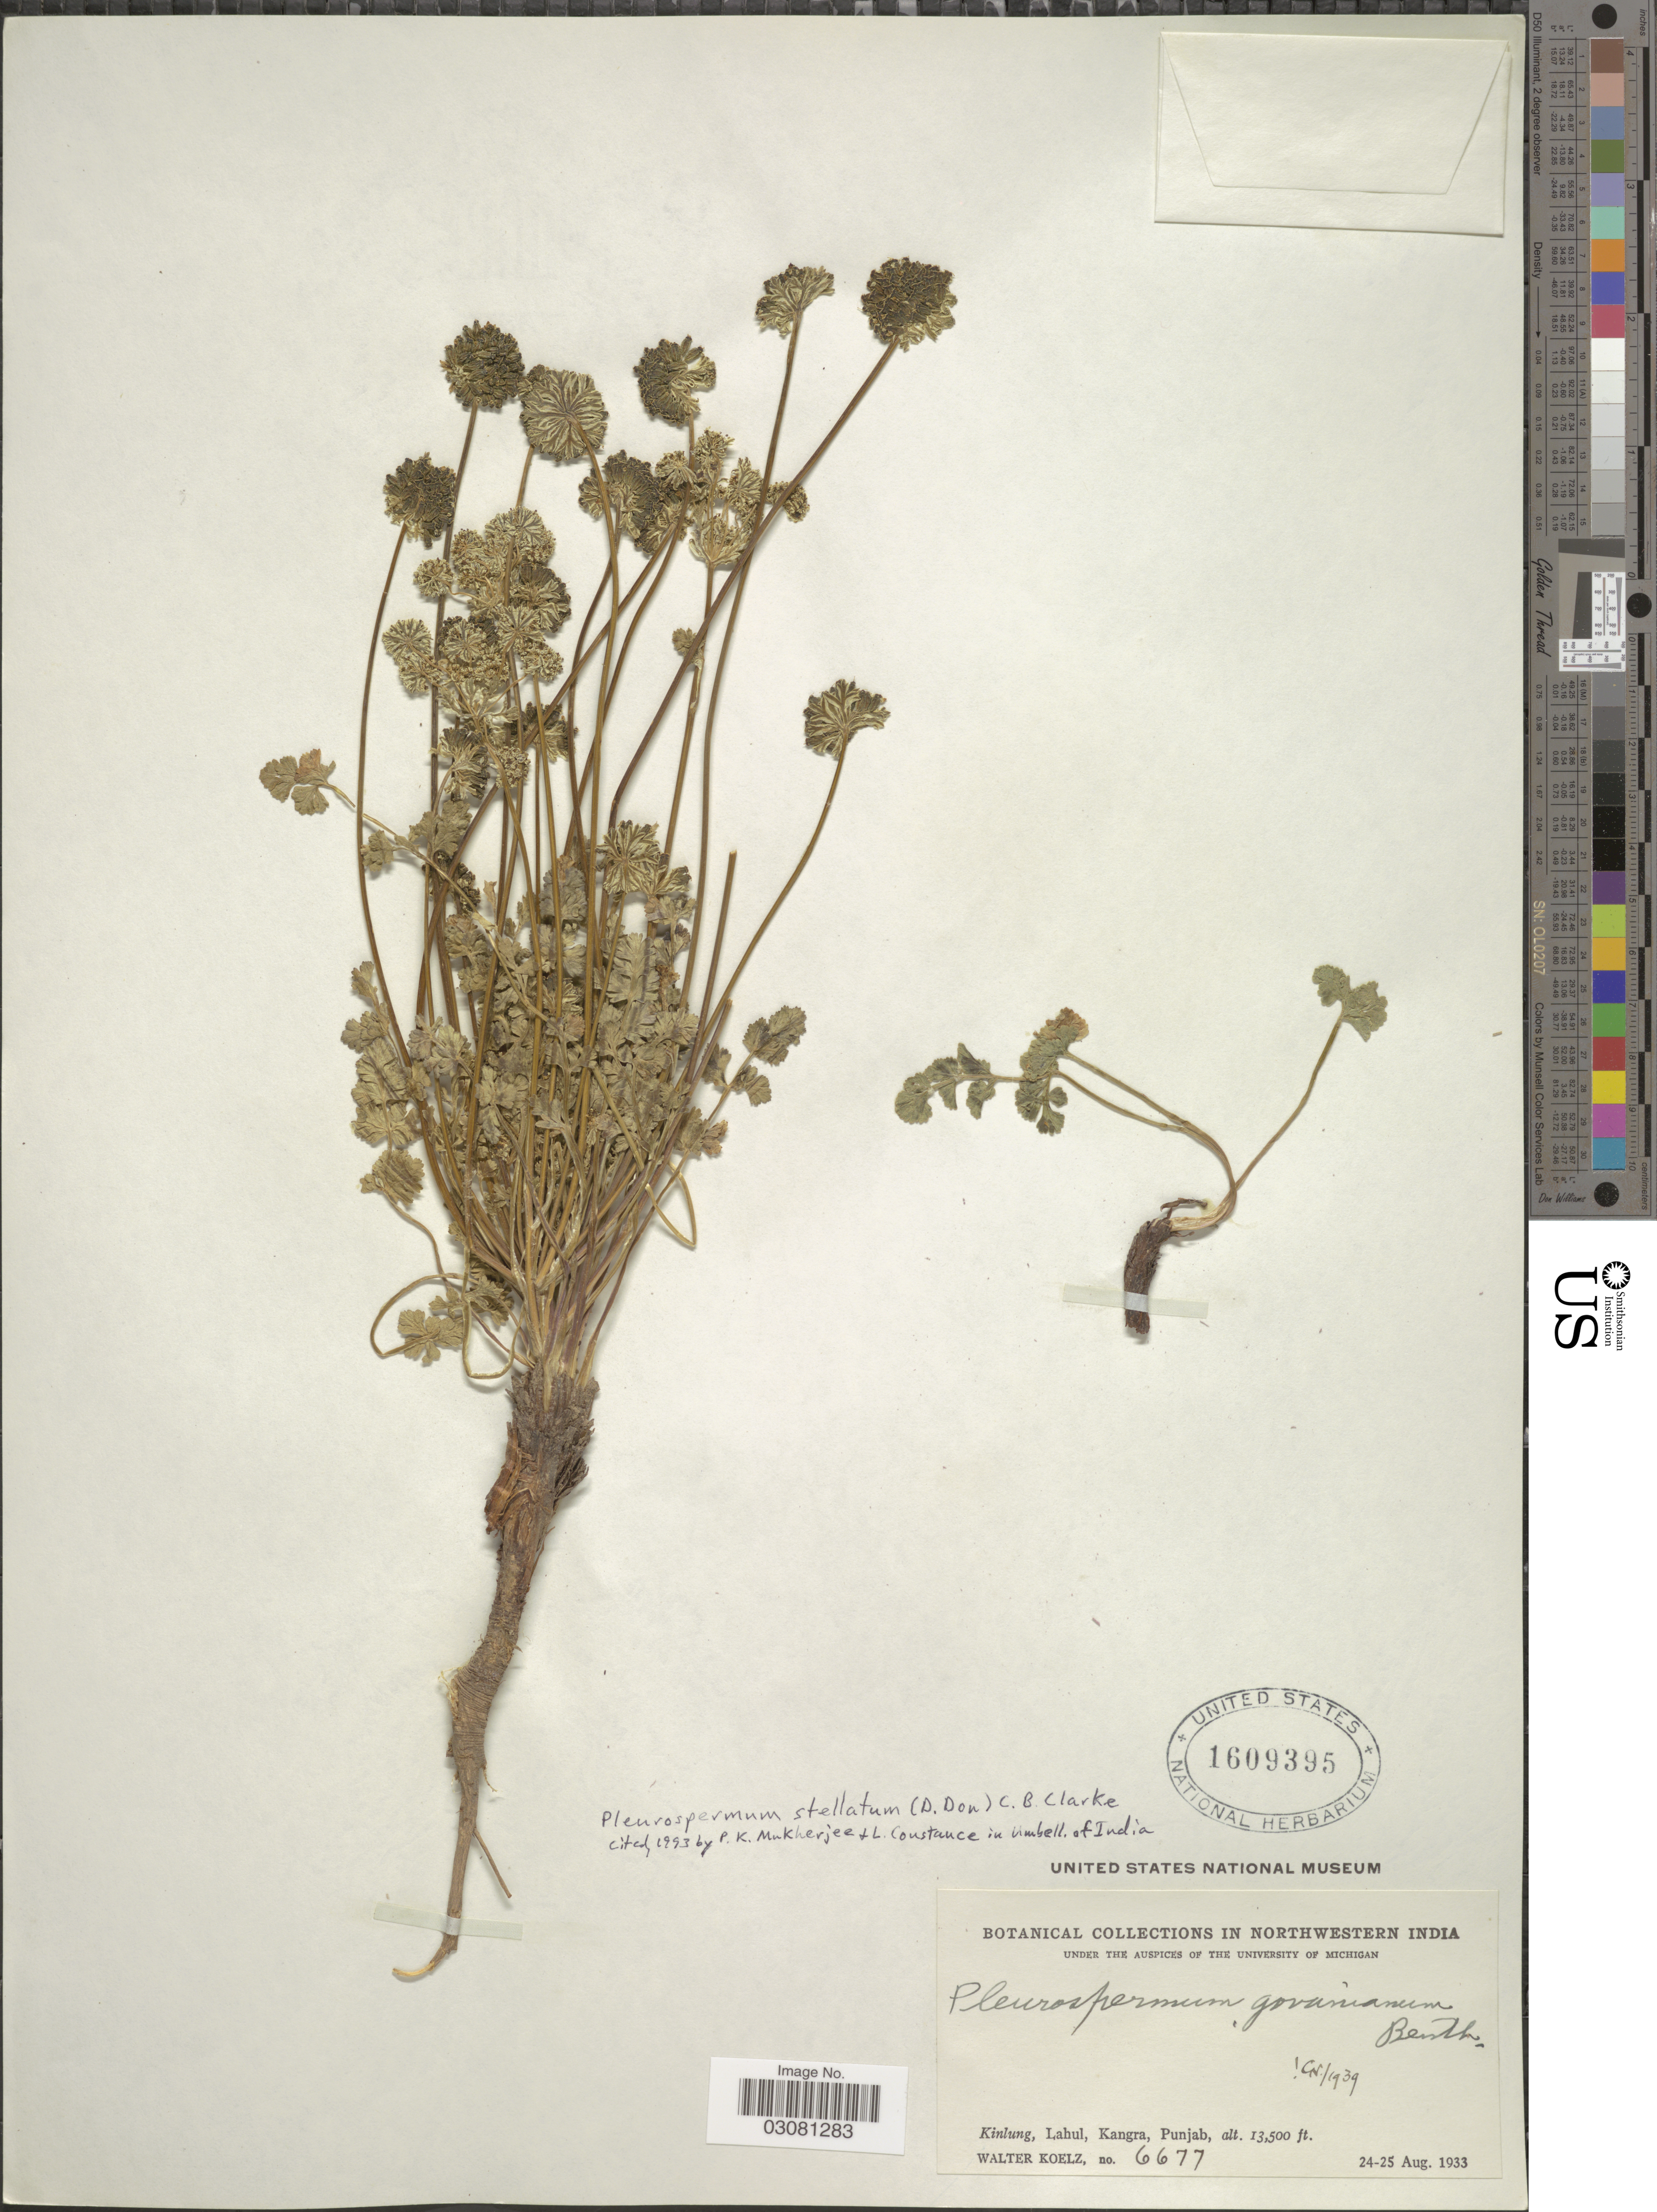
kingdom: Plantae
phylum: Tracheophyta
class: Magnoliopsida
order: Apiales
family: Apiaceae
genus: Pleurospermum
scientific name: Pleurospermum stellatum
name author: (D. Don) Benth. ex C.B. Clarke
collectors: W. N. Koelz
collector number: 6677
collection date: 1933-08-24/1933-08-25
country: India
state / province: Punjab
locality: Northwestern India. Kinlung, Lahul, Kangra.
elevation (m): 4115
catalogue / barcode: US 1609395